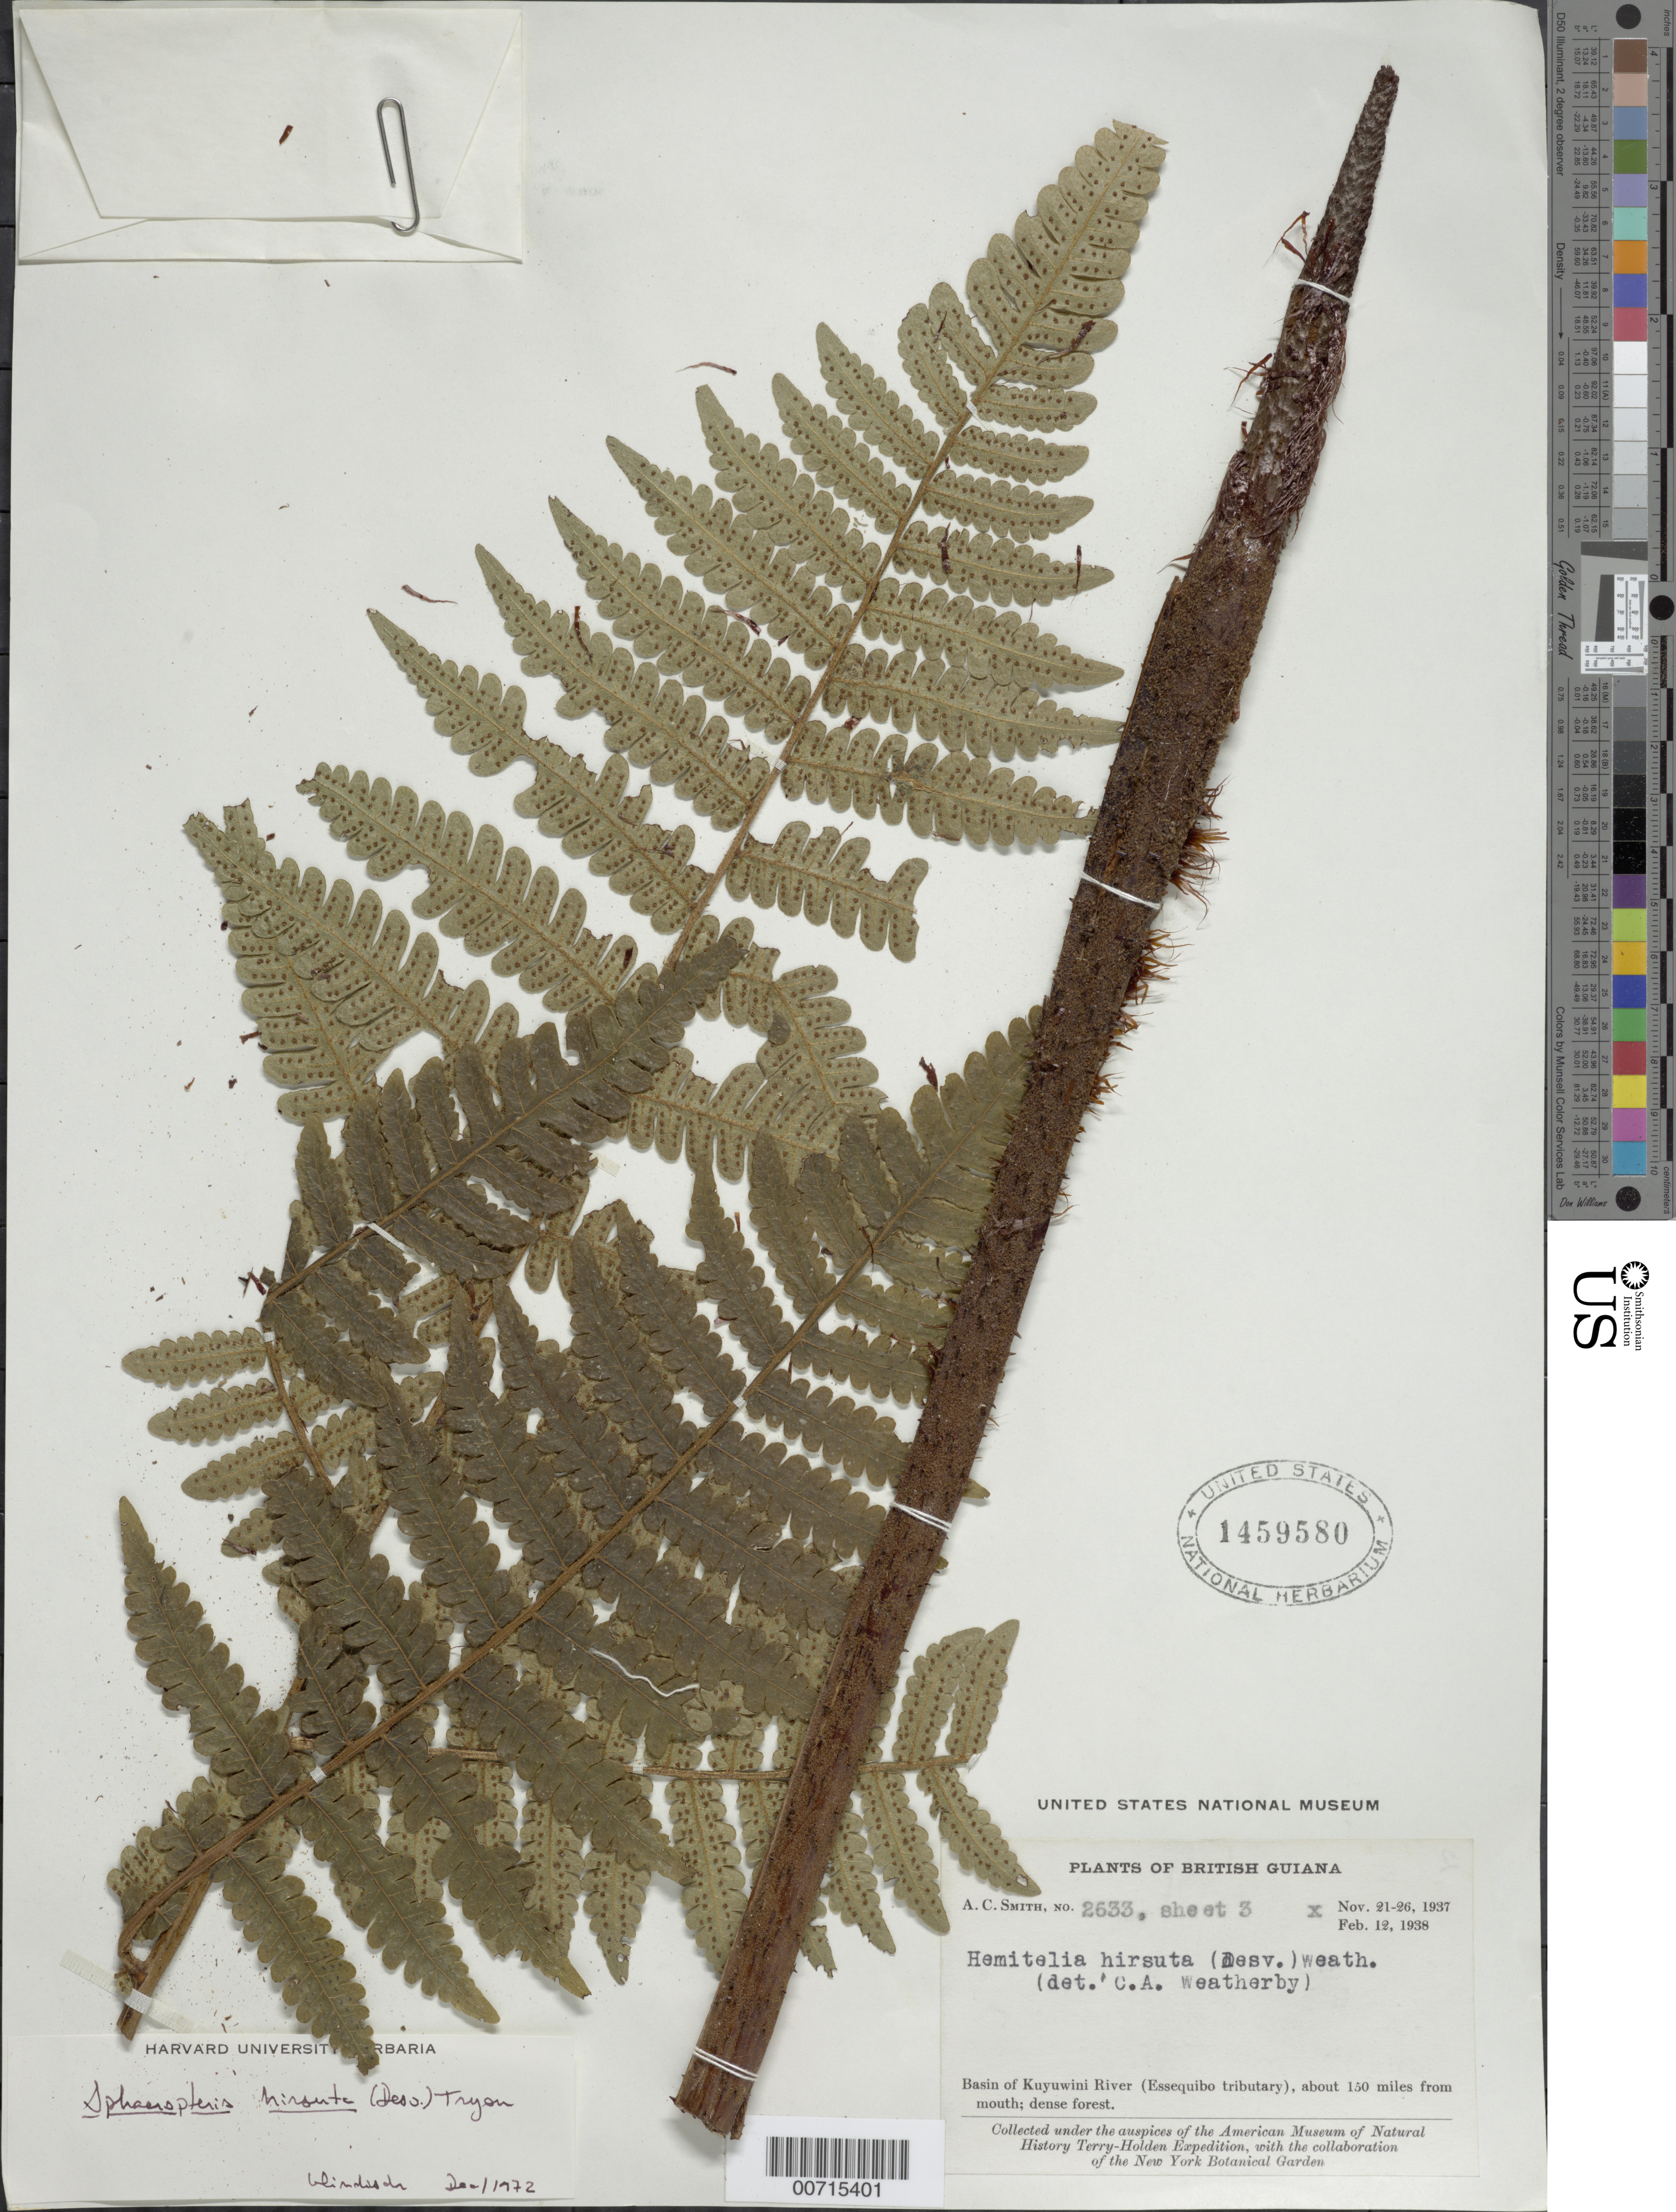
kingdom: Plantae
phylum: Tracheophyta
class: Polypodiopsida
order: Cyatheales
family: Cyatheaceae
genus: Cyathea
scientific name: Cyathea surinamensis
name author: (Miq.) Domin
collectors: A. C. Smith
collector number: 2633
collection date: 1937-11-21/1938-02-12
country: Guyana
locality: British Guiana, Basin of Kuyuwini River (Essequibo tributary), about 150 miles from mouth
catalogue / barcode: US 1459580